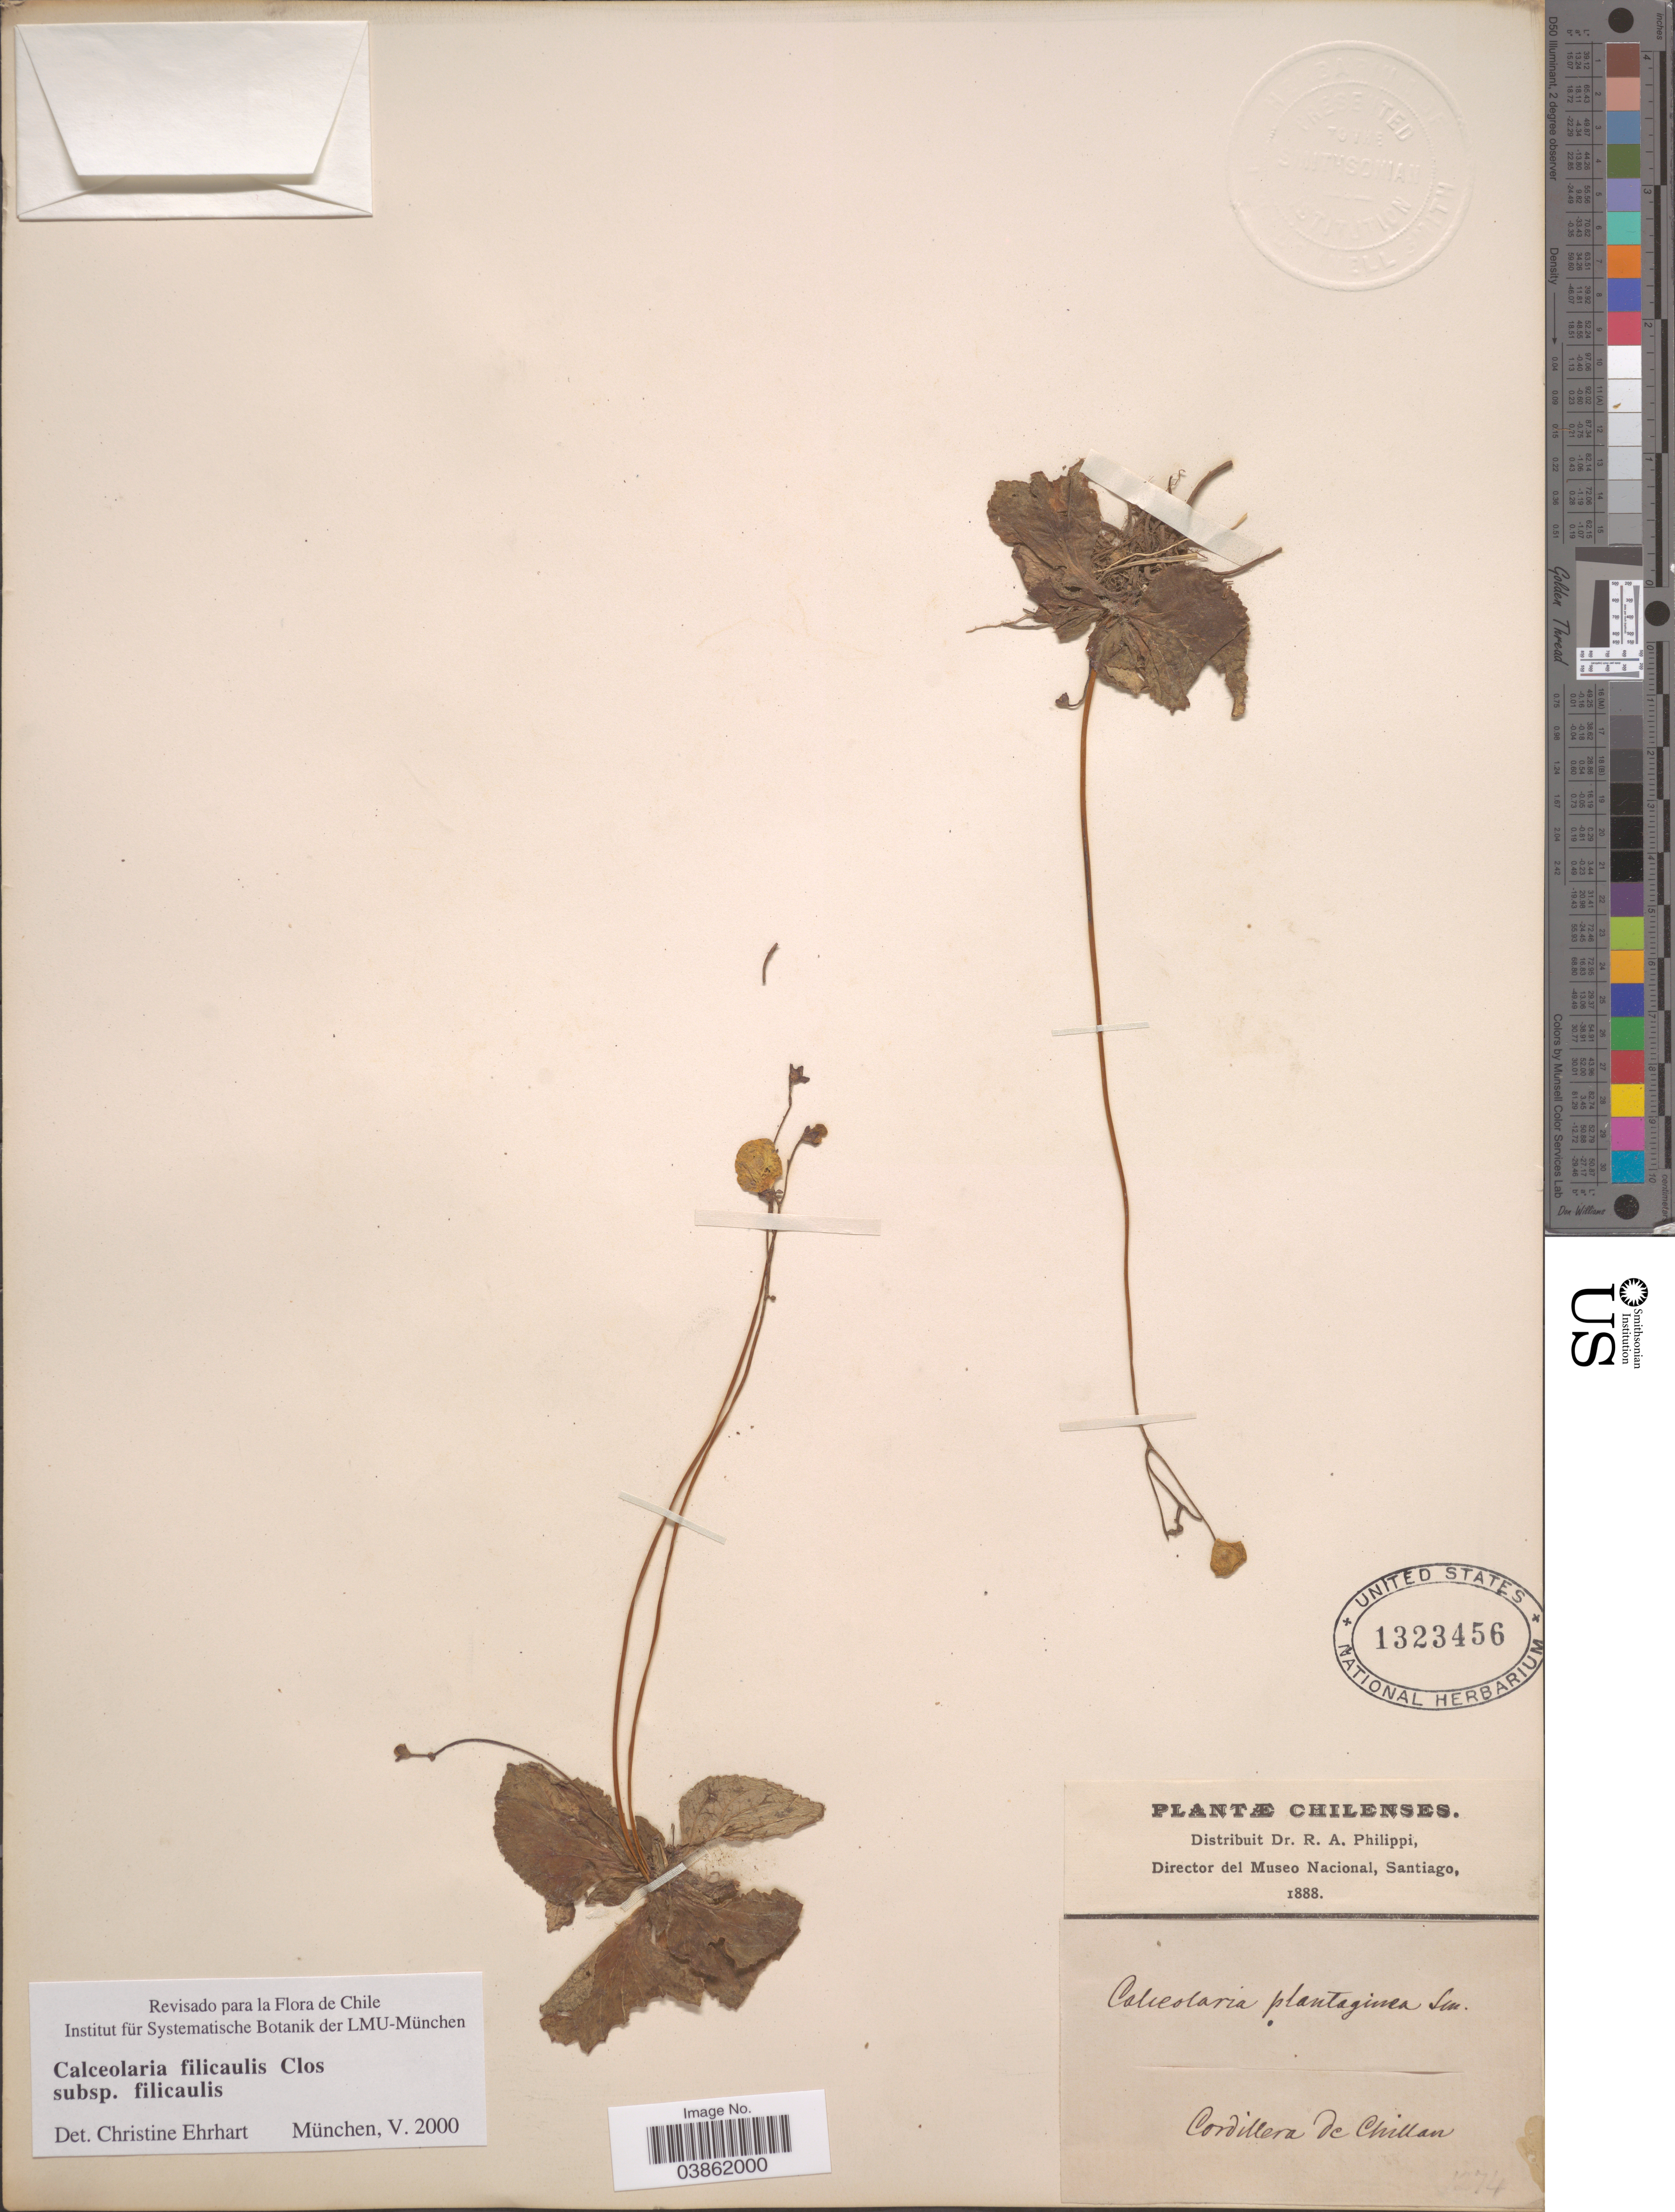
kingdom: Plantae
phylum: Tracheophyta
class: Magnoliopsida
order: Lamiales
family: Calceolariaceae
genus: Calceolaria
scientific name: Calceolaria filicaulis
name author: Clos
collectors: ex. herb. R.A. Philippi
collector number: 1274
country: Chile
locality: Cordillera de Chillan.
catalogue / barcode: US 1323456